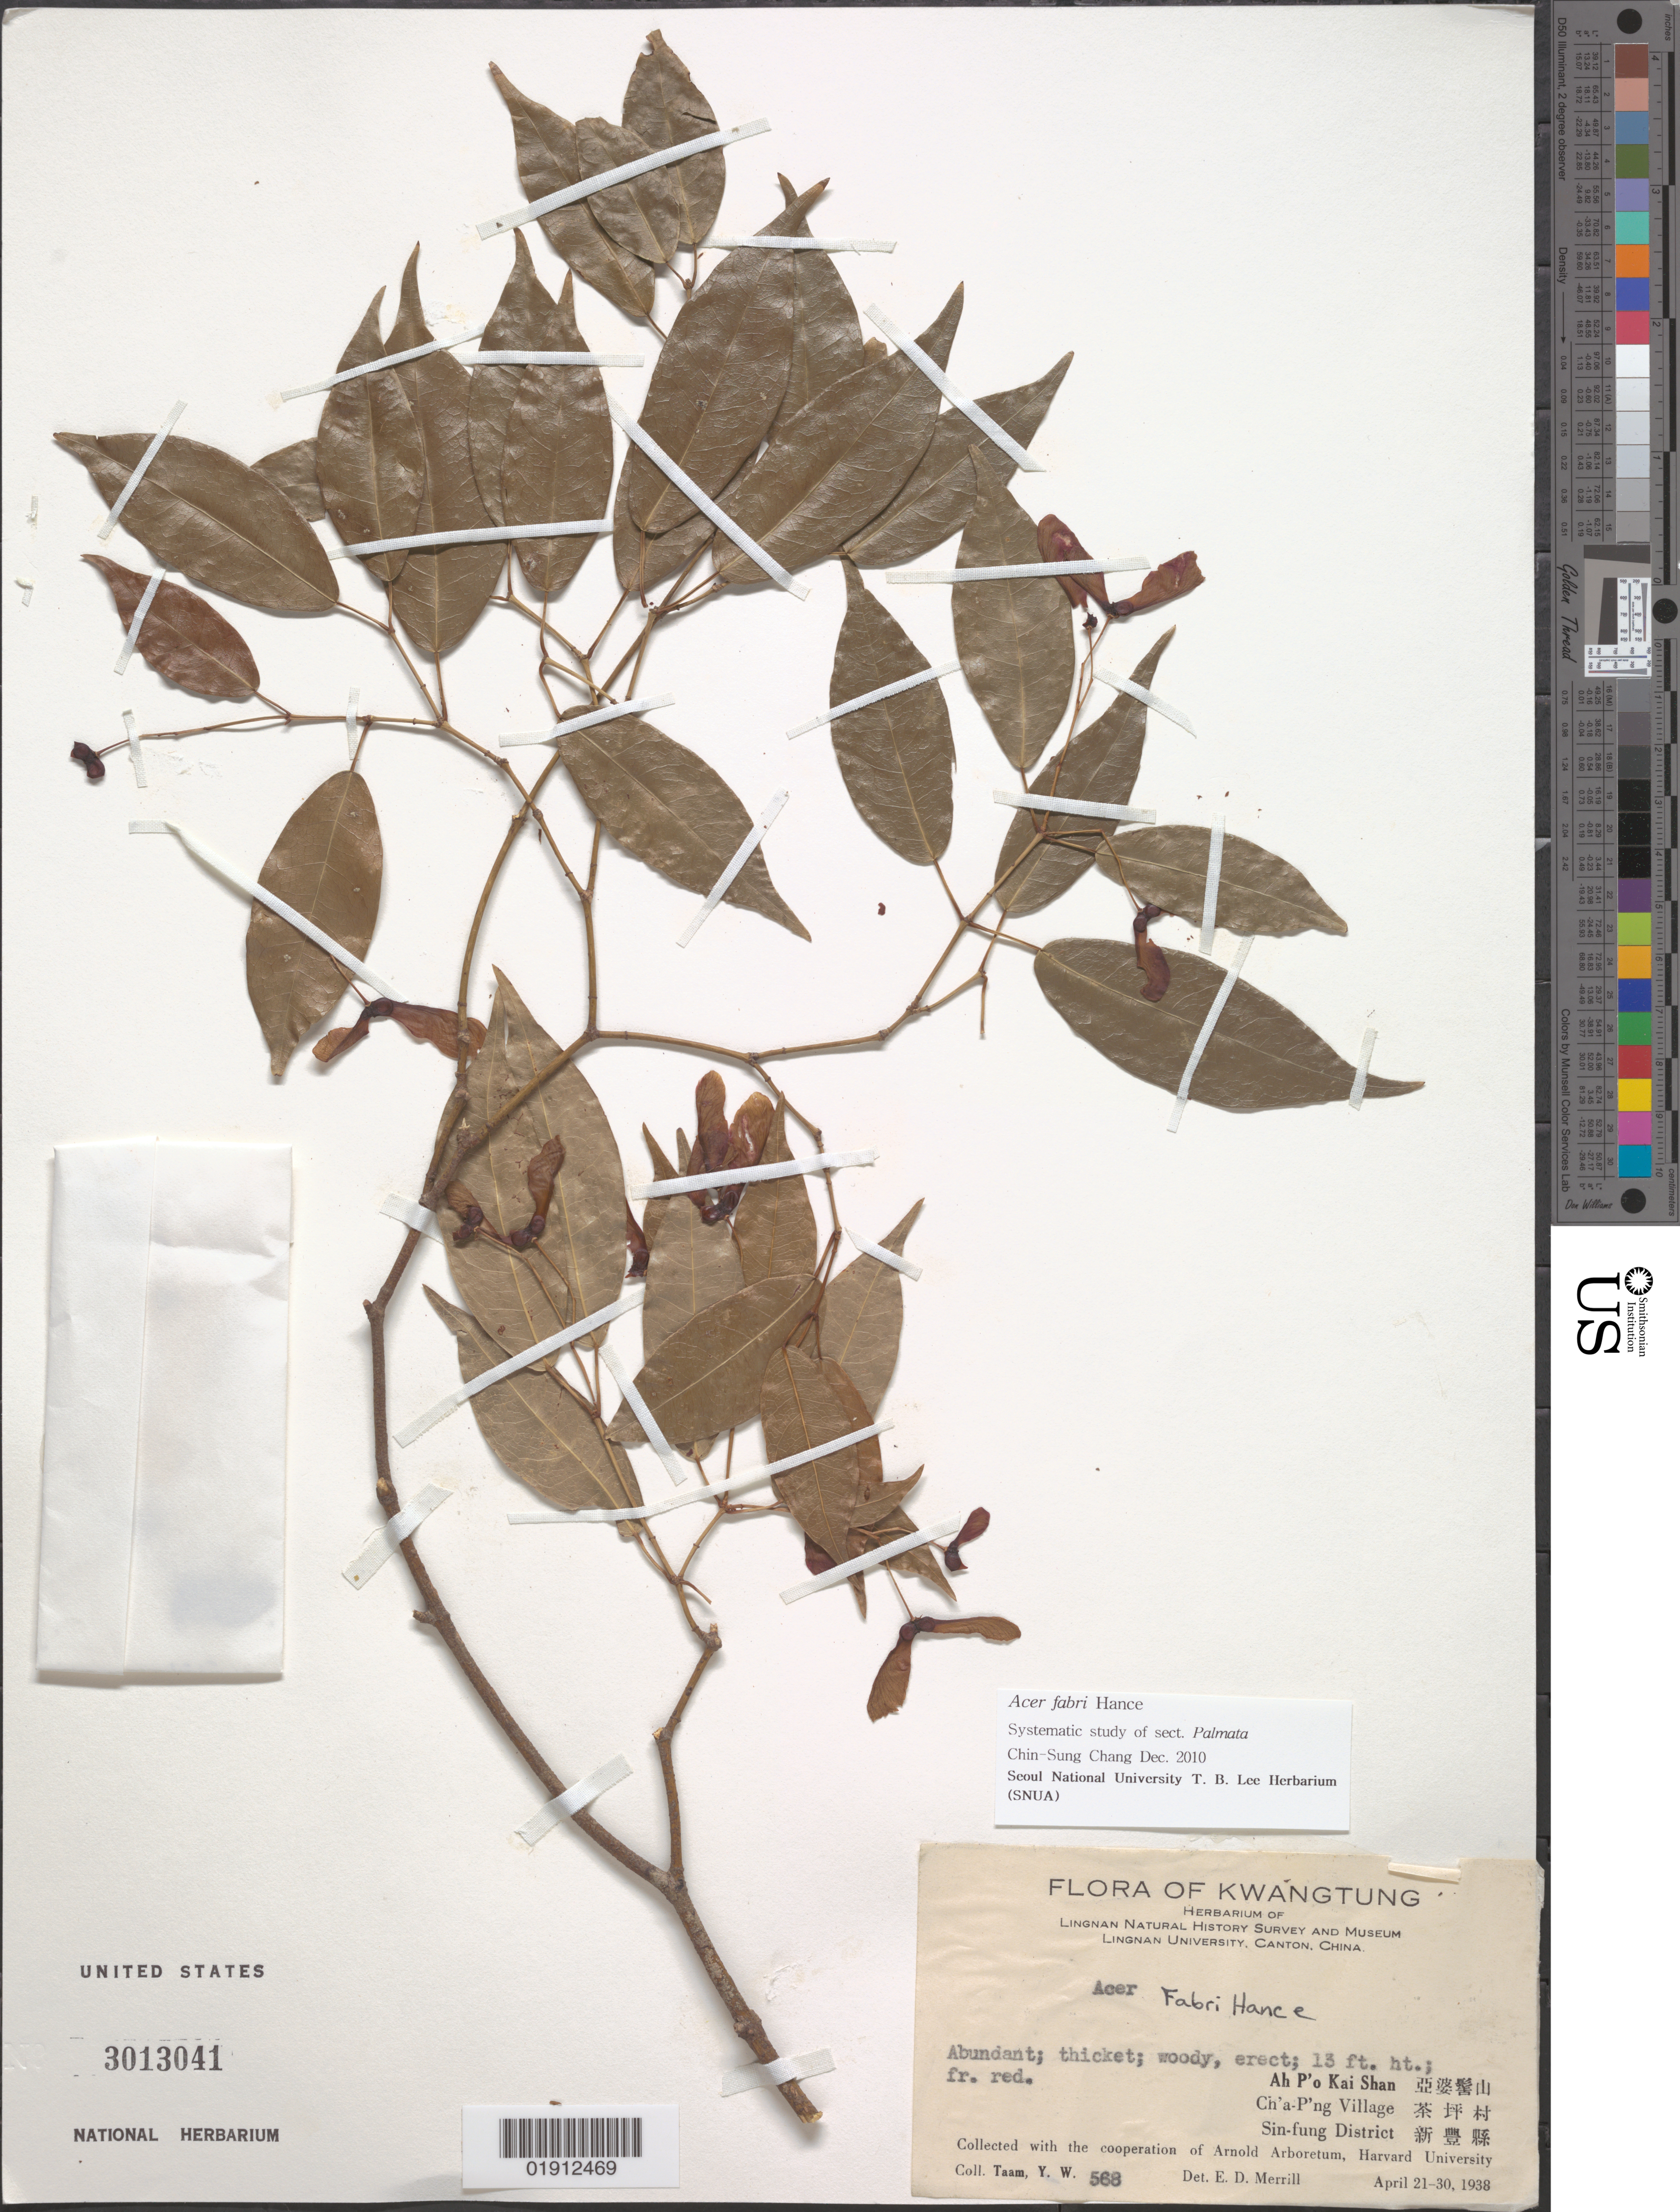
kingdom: Plantae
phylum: Tracheophyta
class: Magnoliopsida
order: Sapindales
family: Sapindaceae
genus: Acer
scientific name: Acer fabri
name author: Hance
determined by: Chang, C. S., (SNUA)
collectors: Y. W. Taam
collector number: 568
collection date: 1938-04-21/1938-04-30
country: China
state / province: Guangdong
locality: Kwangtung [Guangdong], Ah P'o Kai Shan, Ch'a-P'ng Village, Sin-fung District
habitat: Abundant; thicket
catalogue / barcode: US 3013041